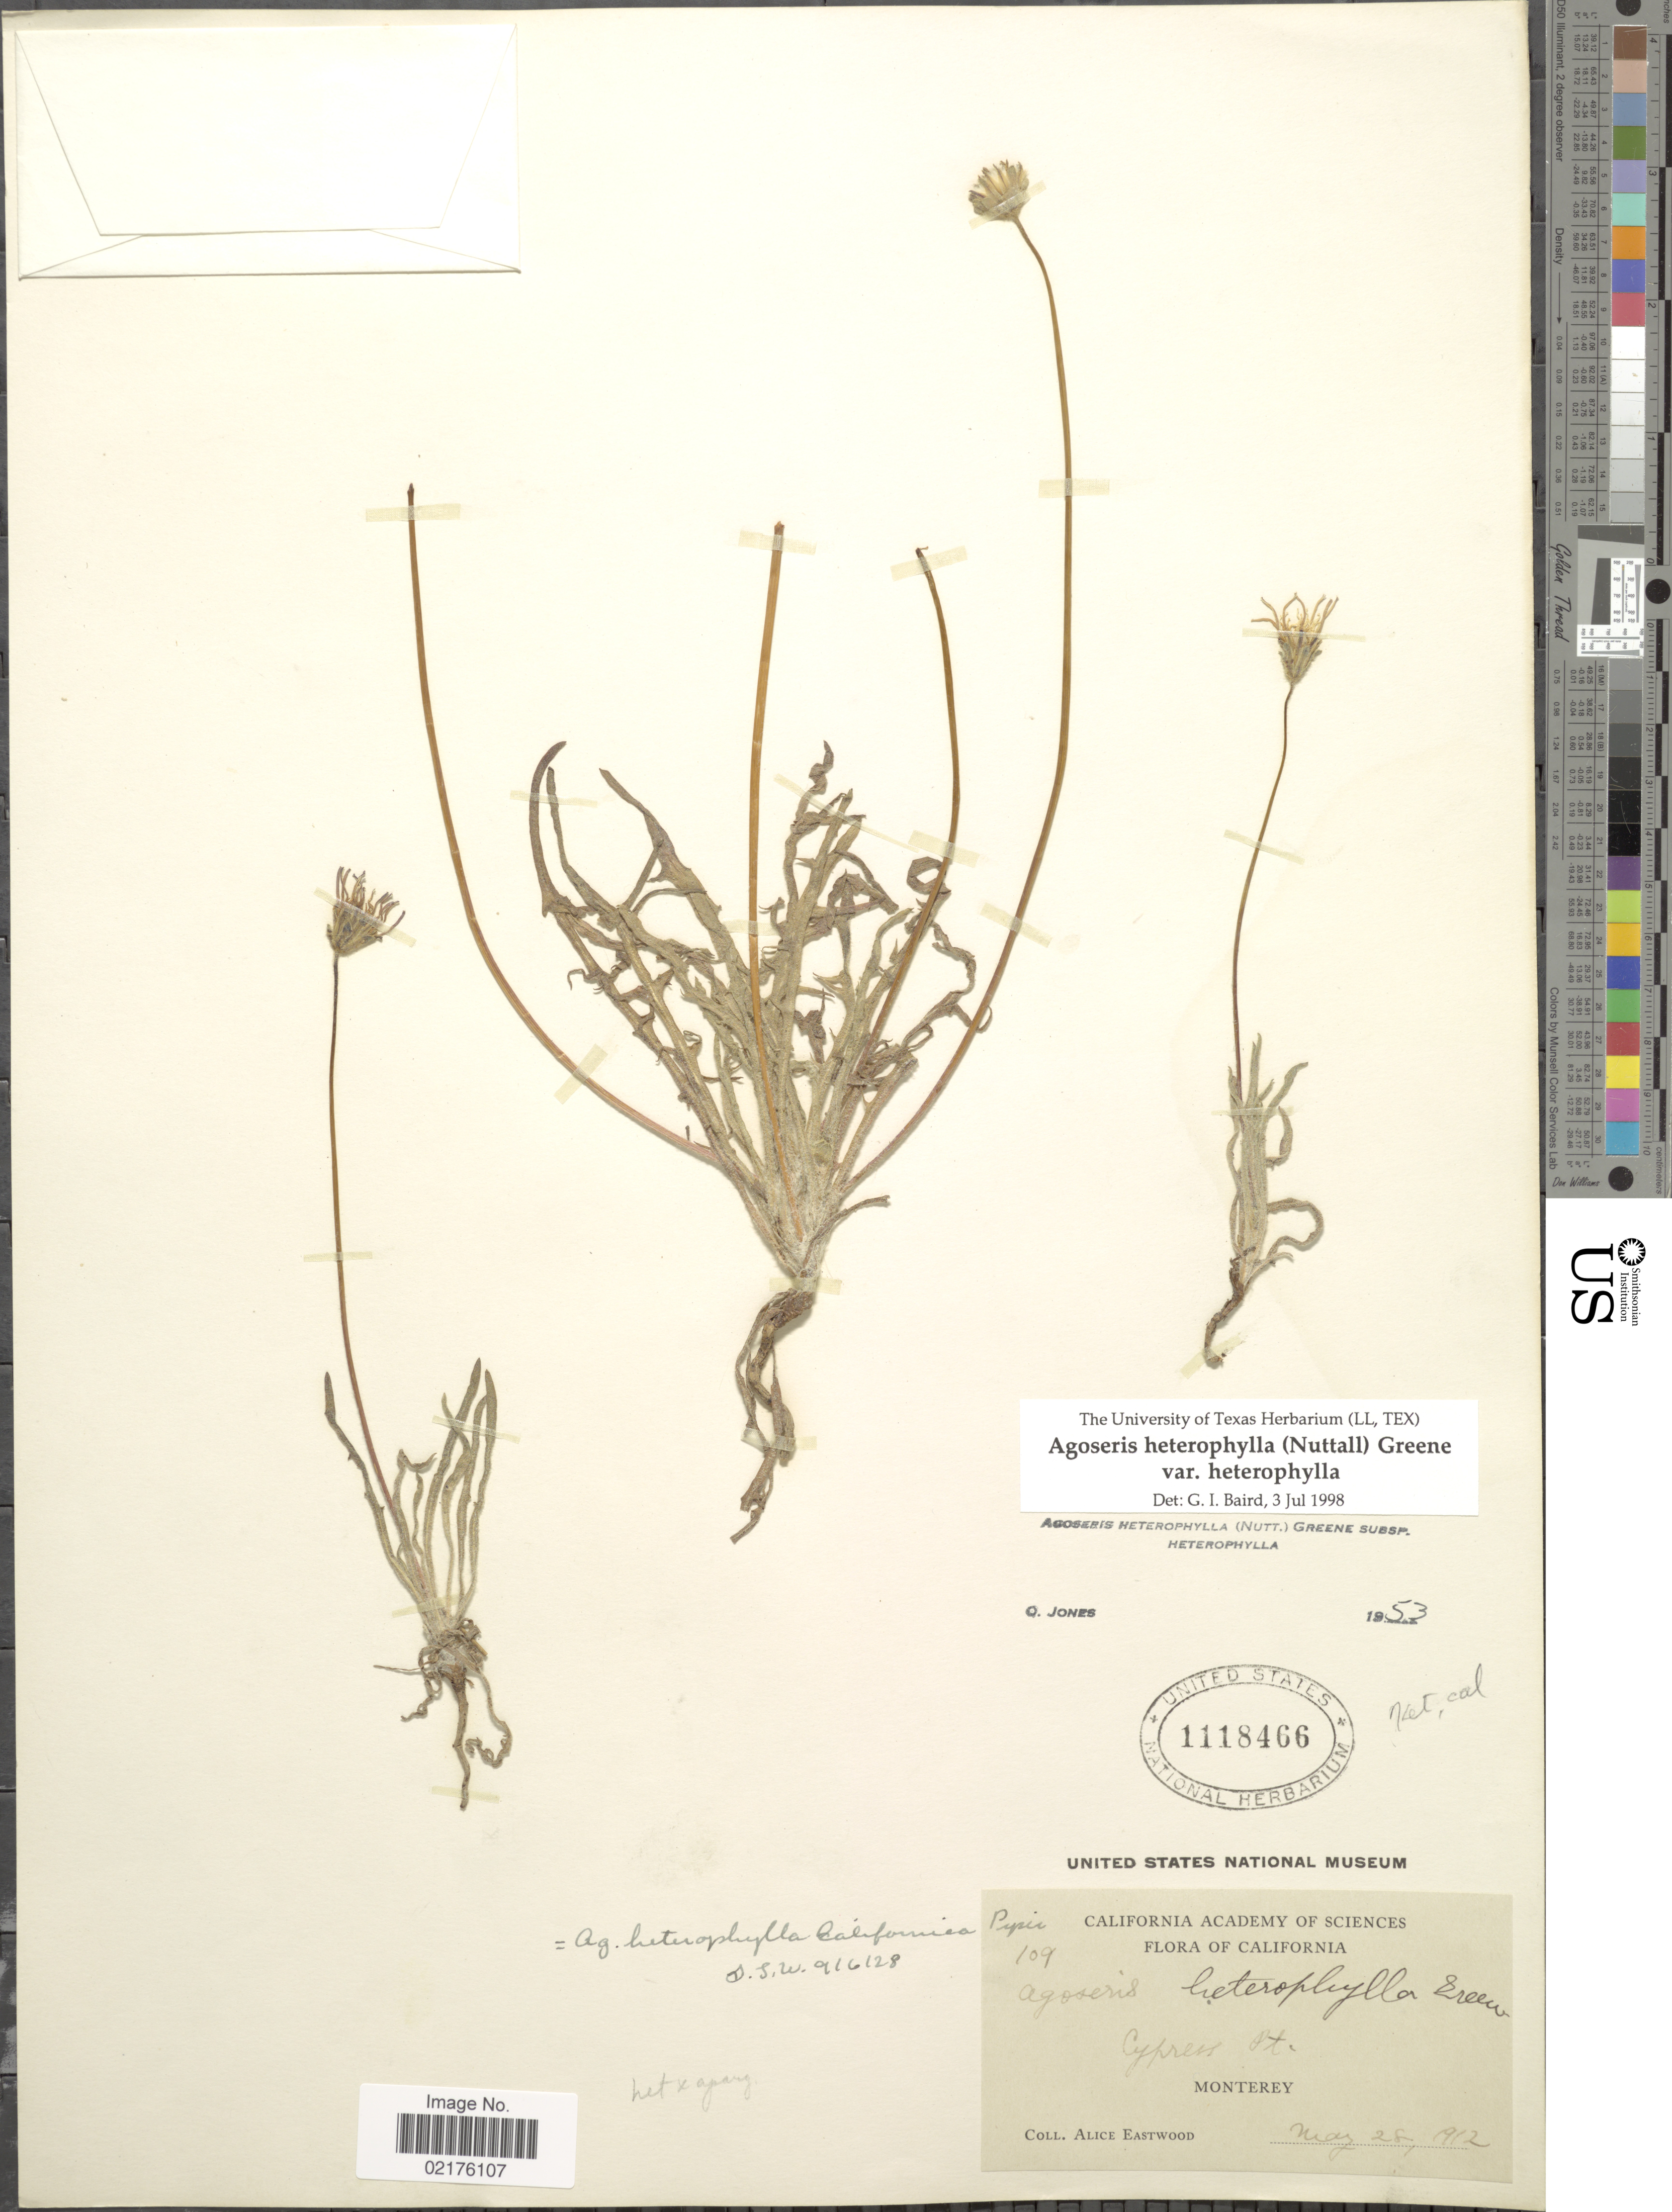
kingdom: Plantae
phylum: Tracheophyta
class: Magnoliopsida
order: Asterales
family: Asteraceae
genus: Agoseris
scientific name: Agoseris heterophylla subsp. heterophylla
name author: (Nutt.) Greene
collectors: A. Eastwood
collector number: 109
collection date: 1912-05-28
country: United States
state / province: California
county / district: Monterey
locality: Cypress Pt., Monterey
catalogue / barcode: US 1118466